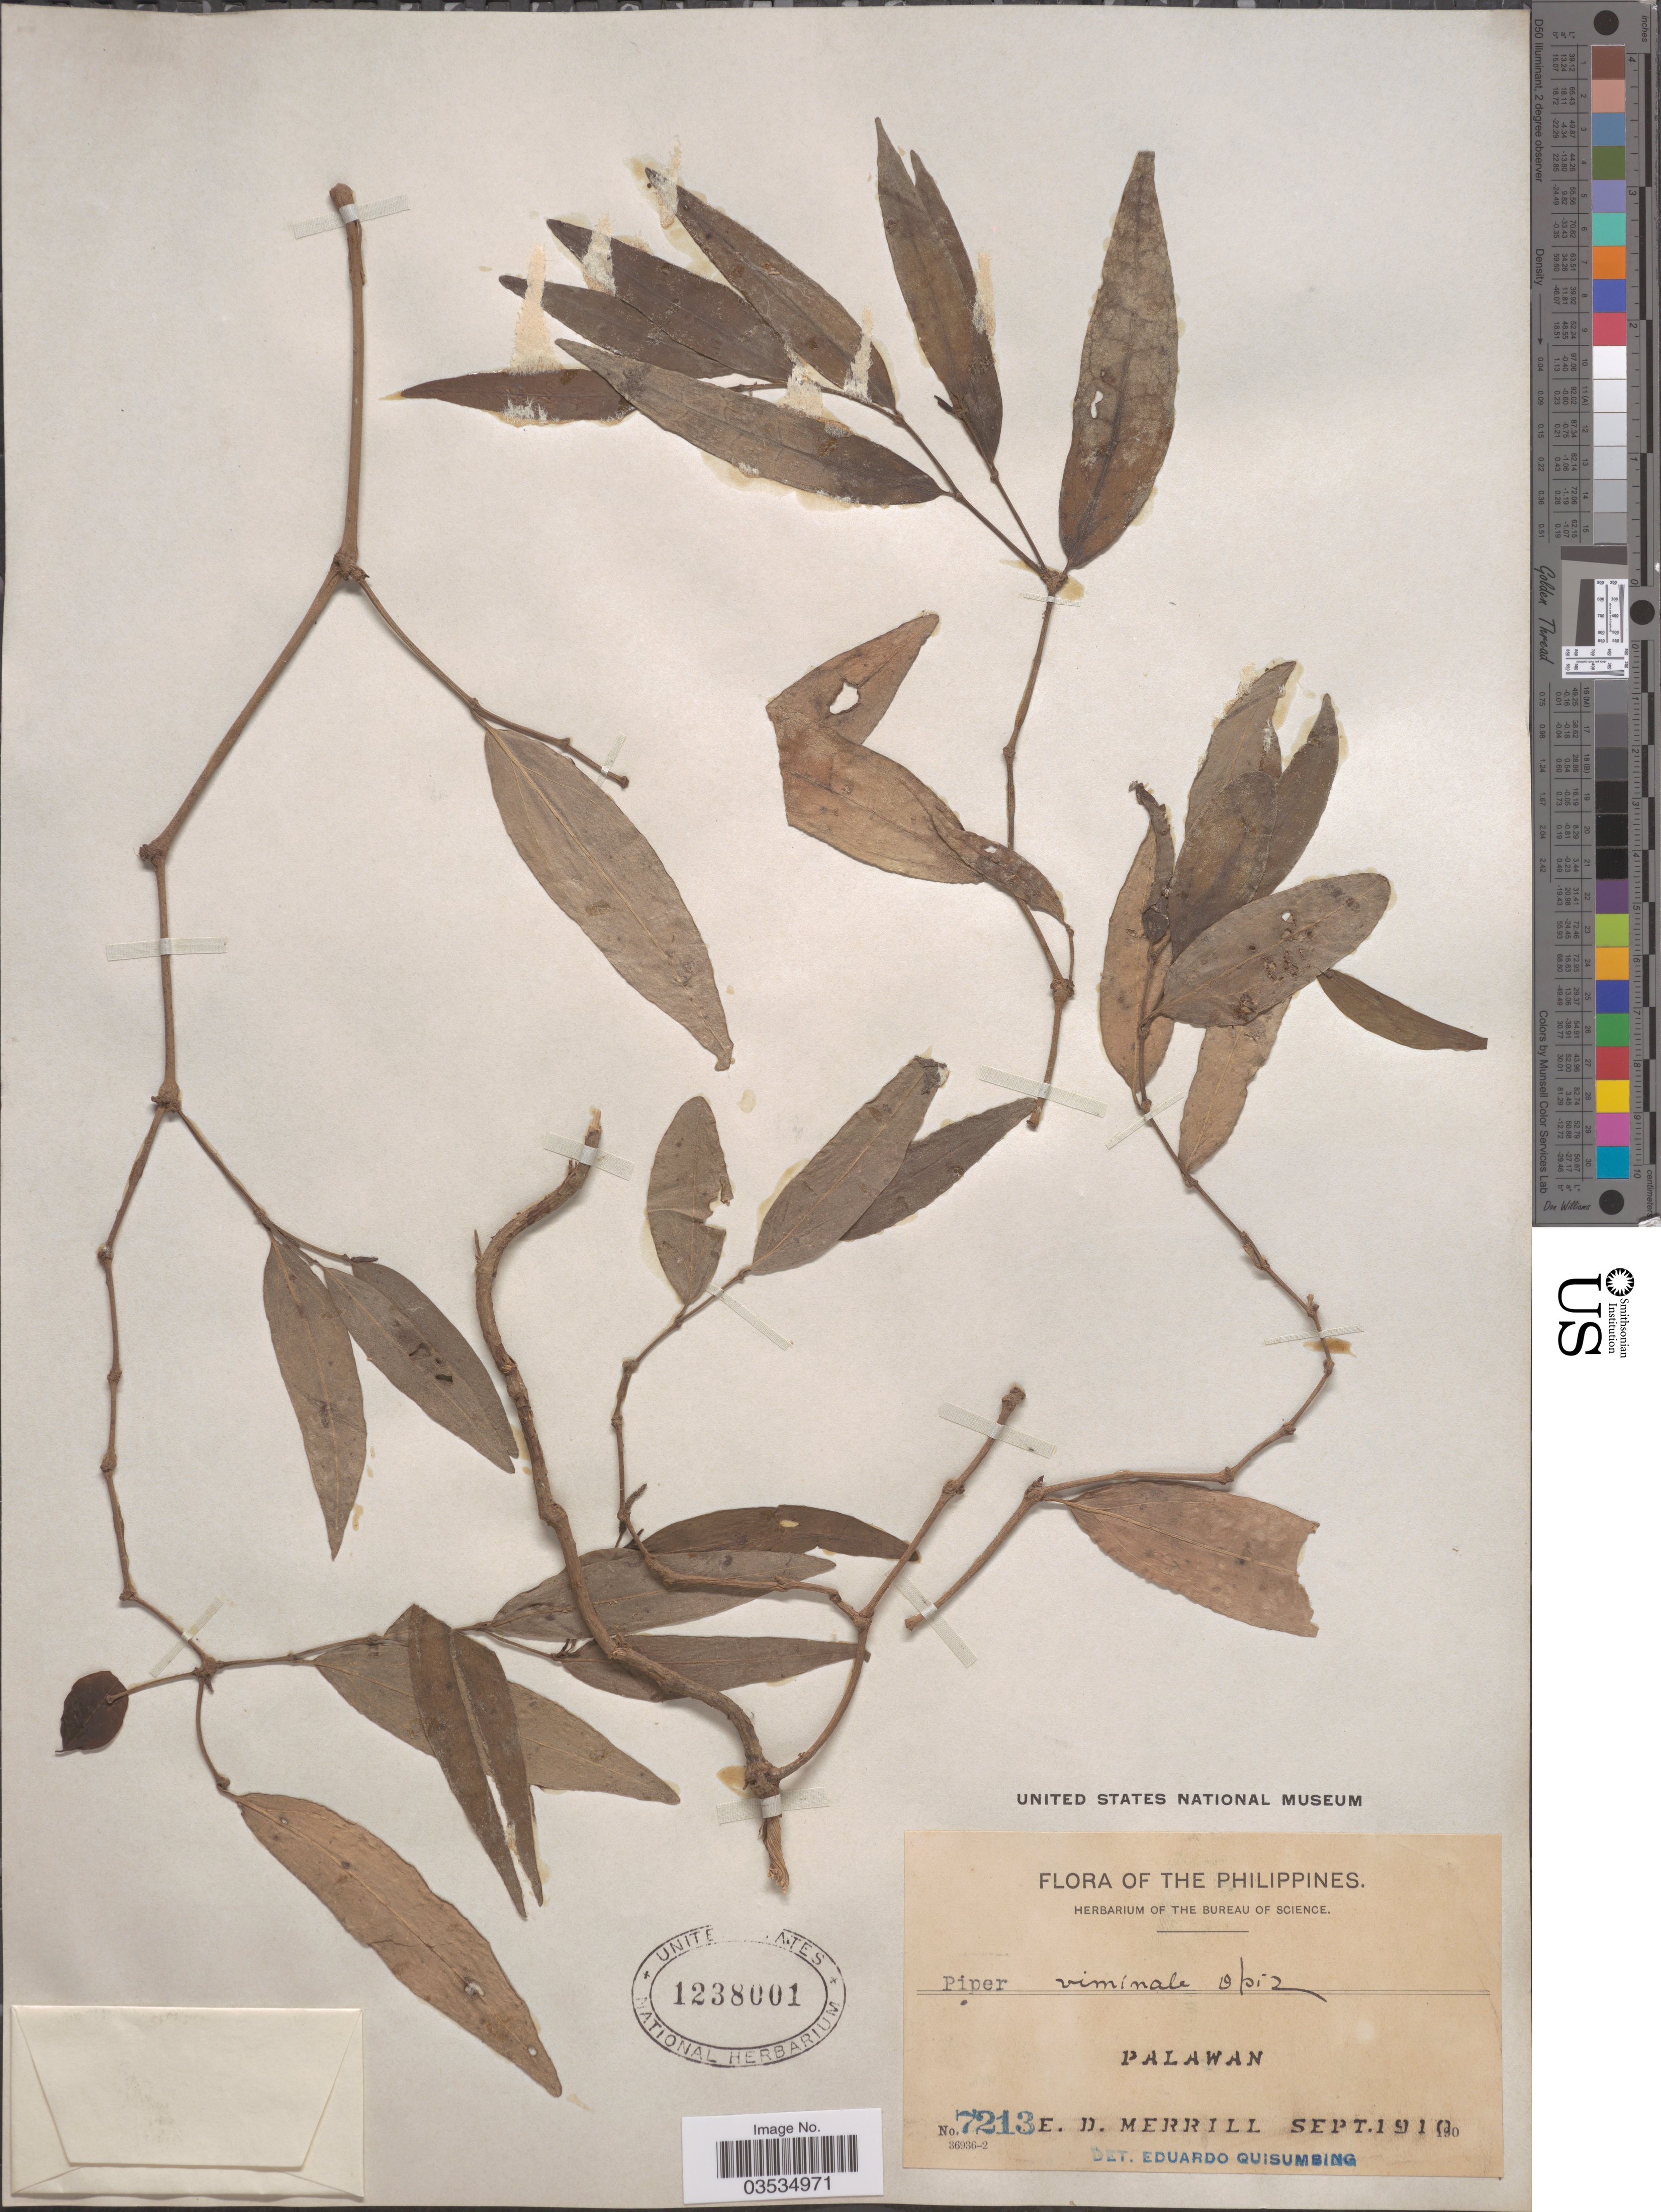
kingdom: Plantae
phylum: Tracheophyta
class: Magnoliopsida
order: Piperales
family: Piperaceae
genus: Piper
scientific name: Piper viminale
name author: Opiz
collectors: E. D. Merrill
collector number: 7213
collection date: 1910-09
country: Philippines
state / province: Mimaropa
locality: Palawan.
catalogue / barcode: US 1238001